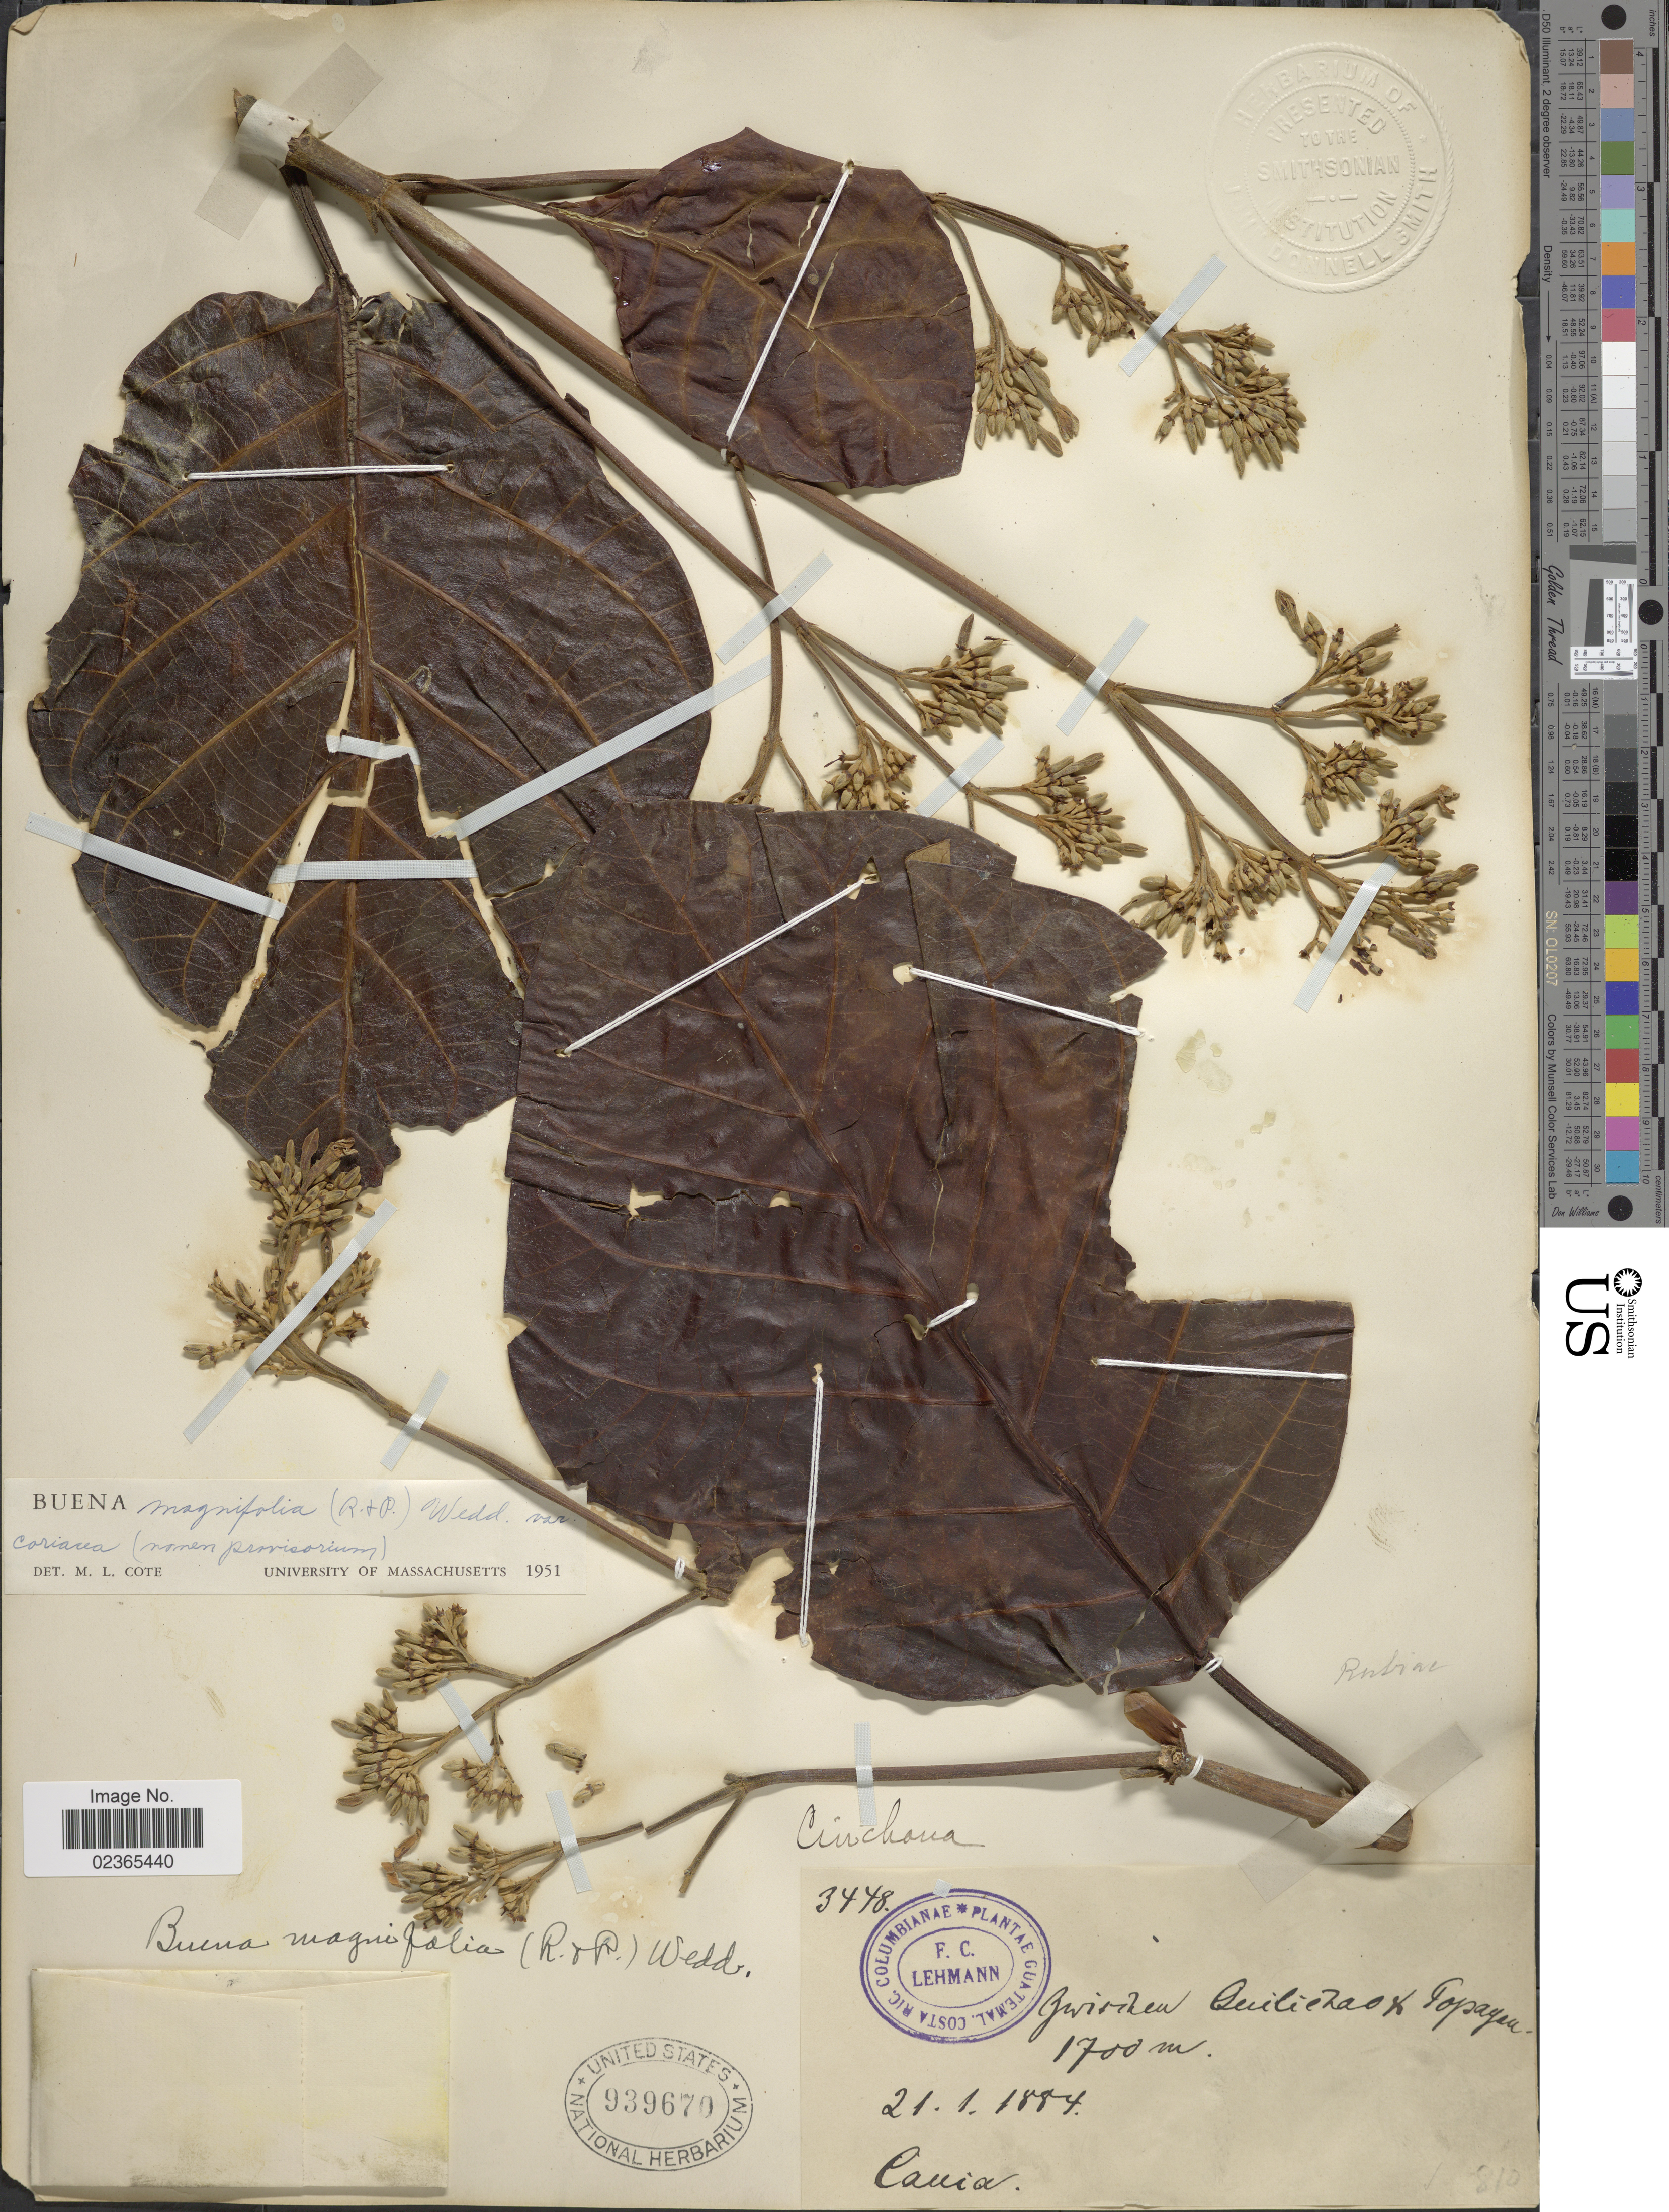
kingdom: Plantae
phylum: Tracheophyta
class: Magnoliopsida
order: Gentianales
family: Rubiaceae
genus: Ladenbergia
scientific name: Ladenbergia oblongifolia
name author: (Mutis) L. Andersson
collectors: F. C. Lehmann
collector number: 3448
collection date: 1884-01-21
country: Colombia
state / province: Cauca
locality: Cauca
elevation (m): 1700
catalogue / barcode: US 939670